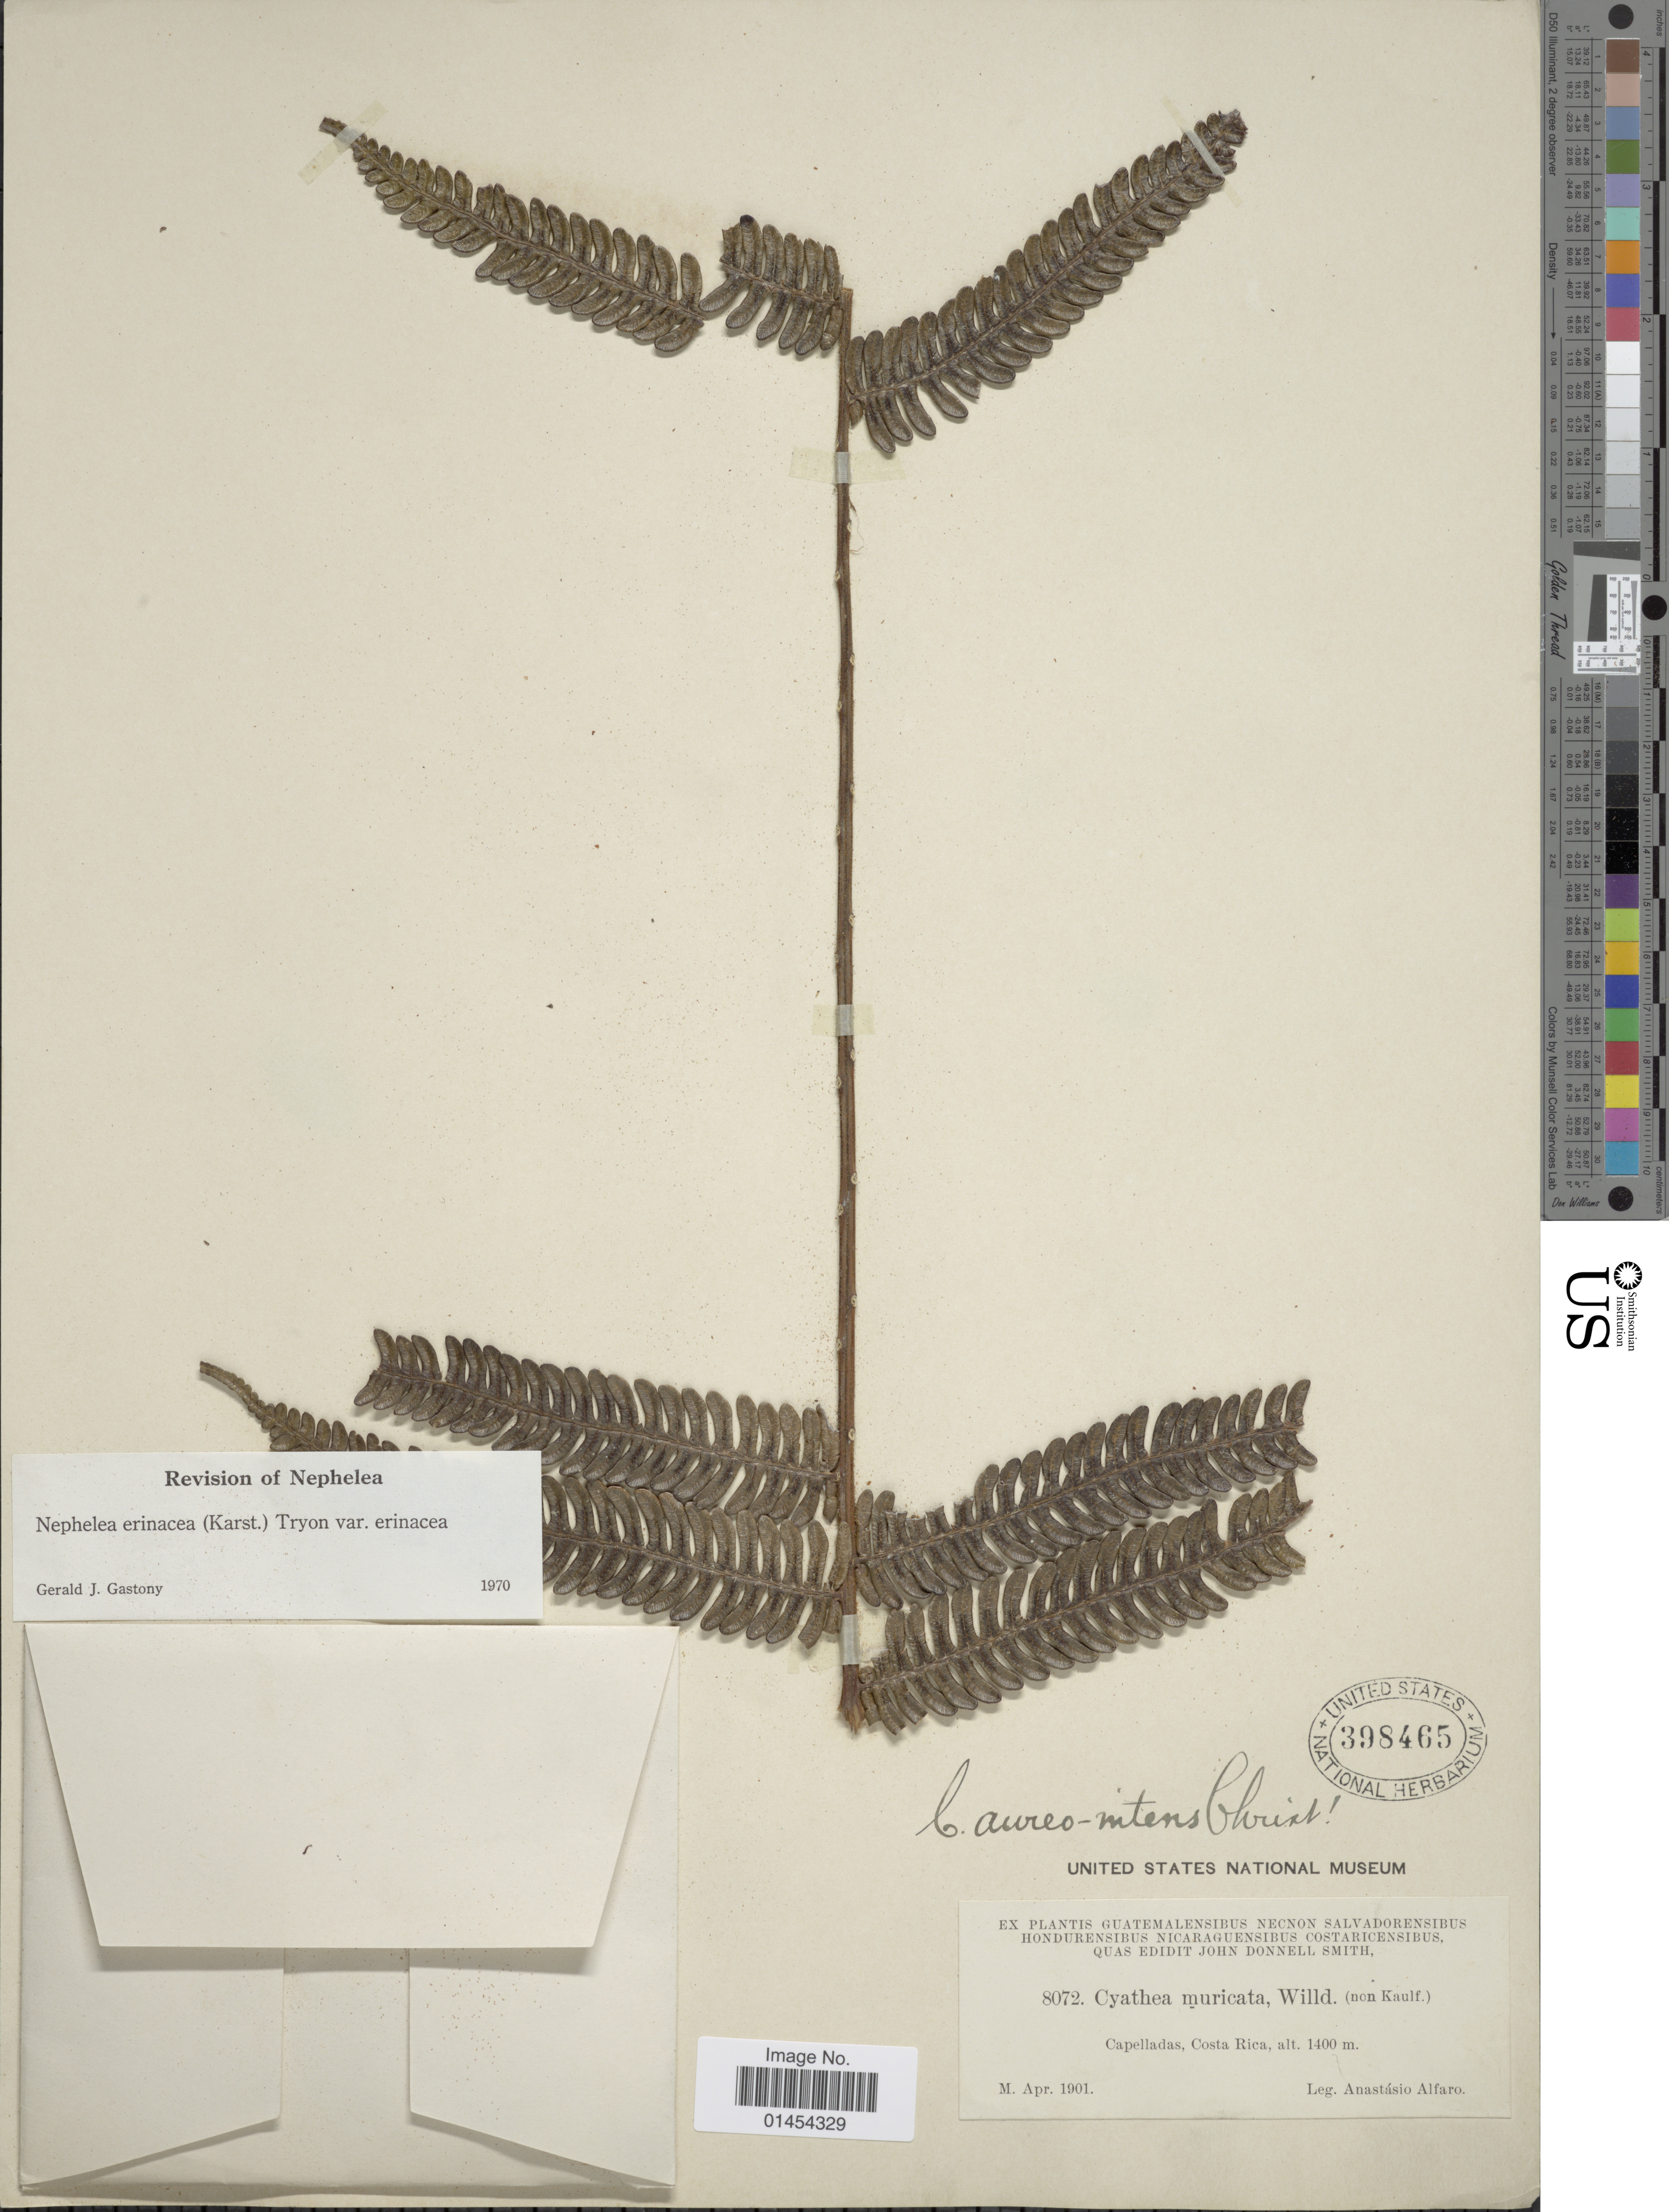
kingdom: Plantae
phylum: Tracheophyta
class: Polypodiopsida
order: Cyatheales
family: Cyatheaceae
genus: Alsophila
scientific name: Alsophila erinacea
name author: (H. Karst.) D.S. Conant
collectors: A. Alfaro Gonzalez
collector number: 8072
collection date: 1901-04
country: Costa Rica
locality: Capelladas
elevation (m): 1400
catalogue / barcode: US 398465